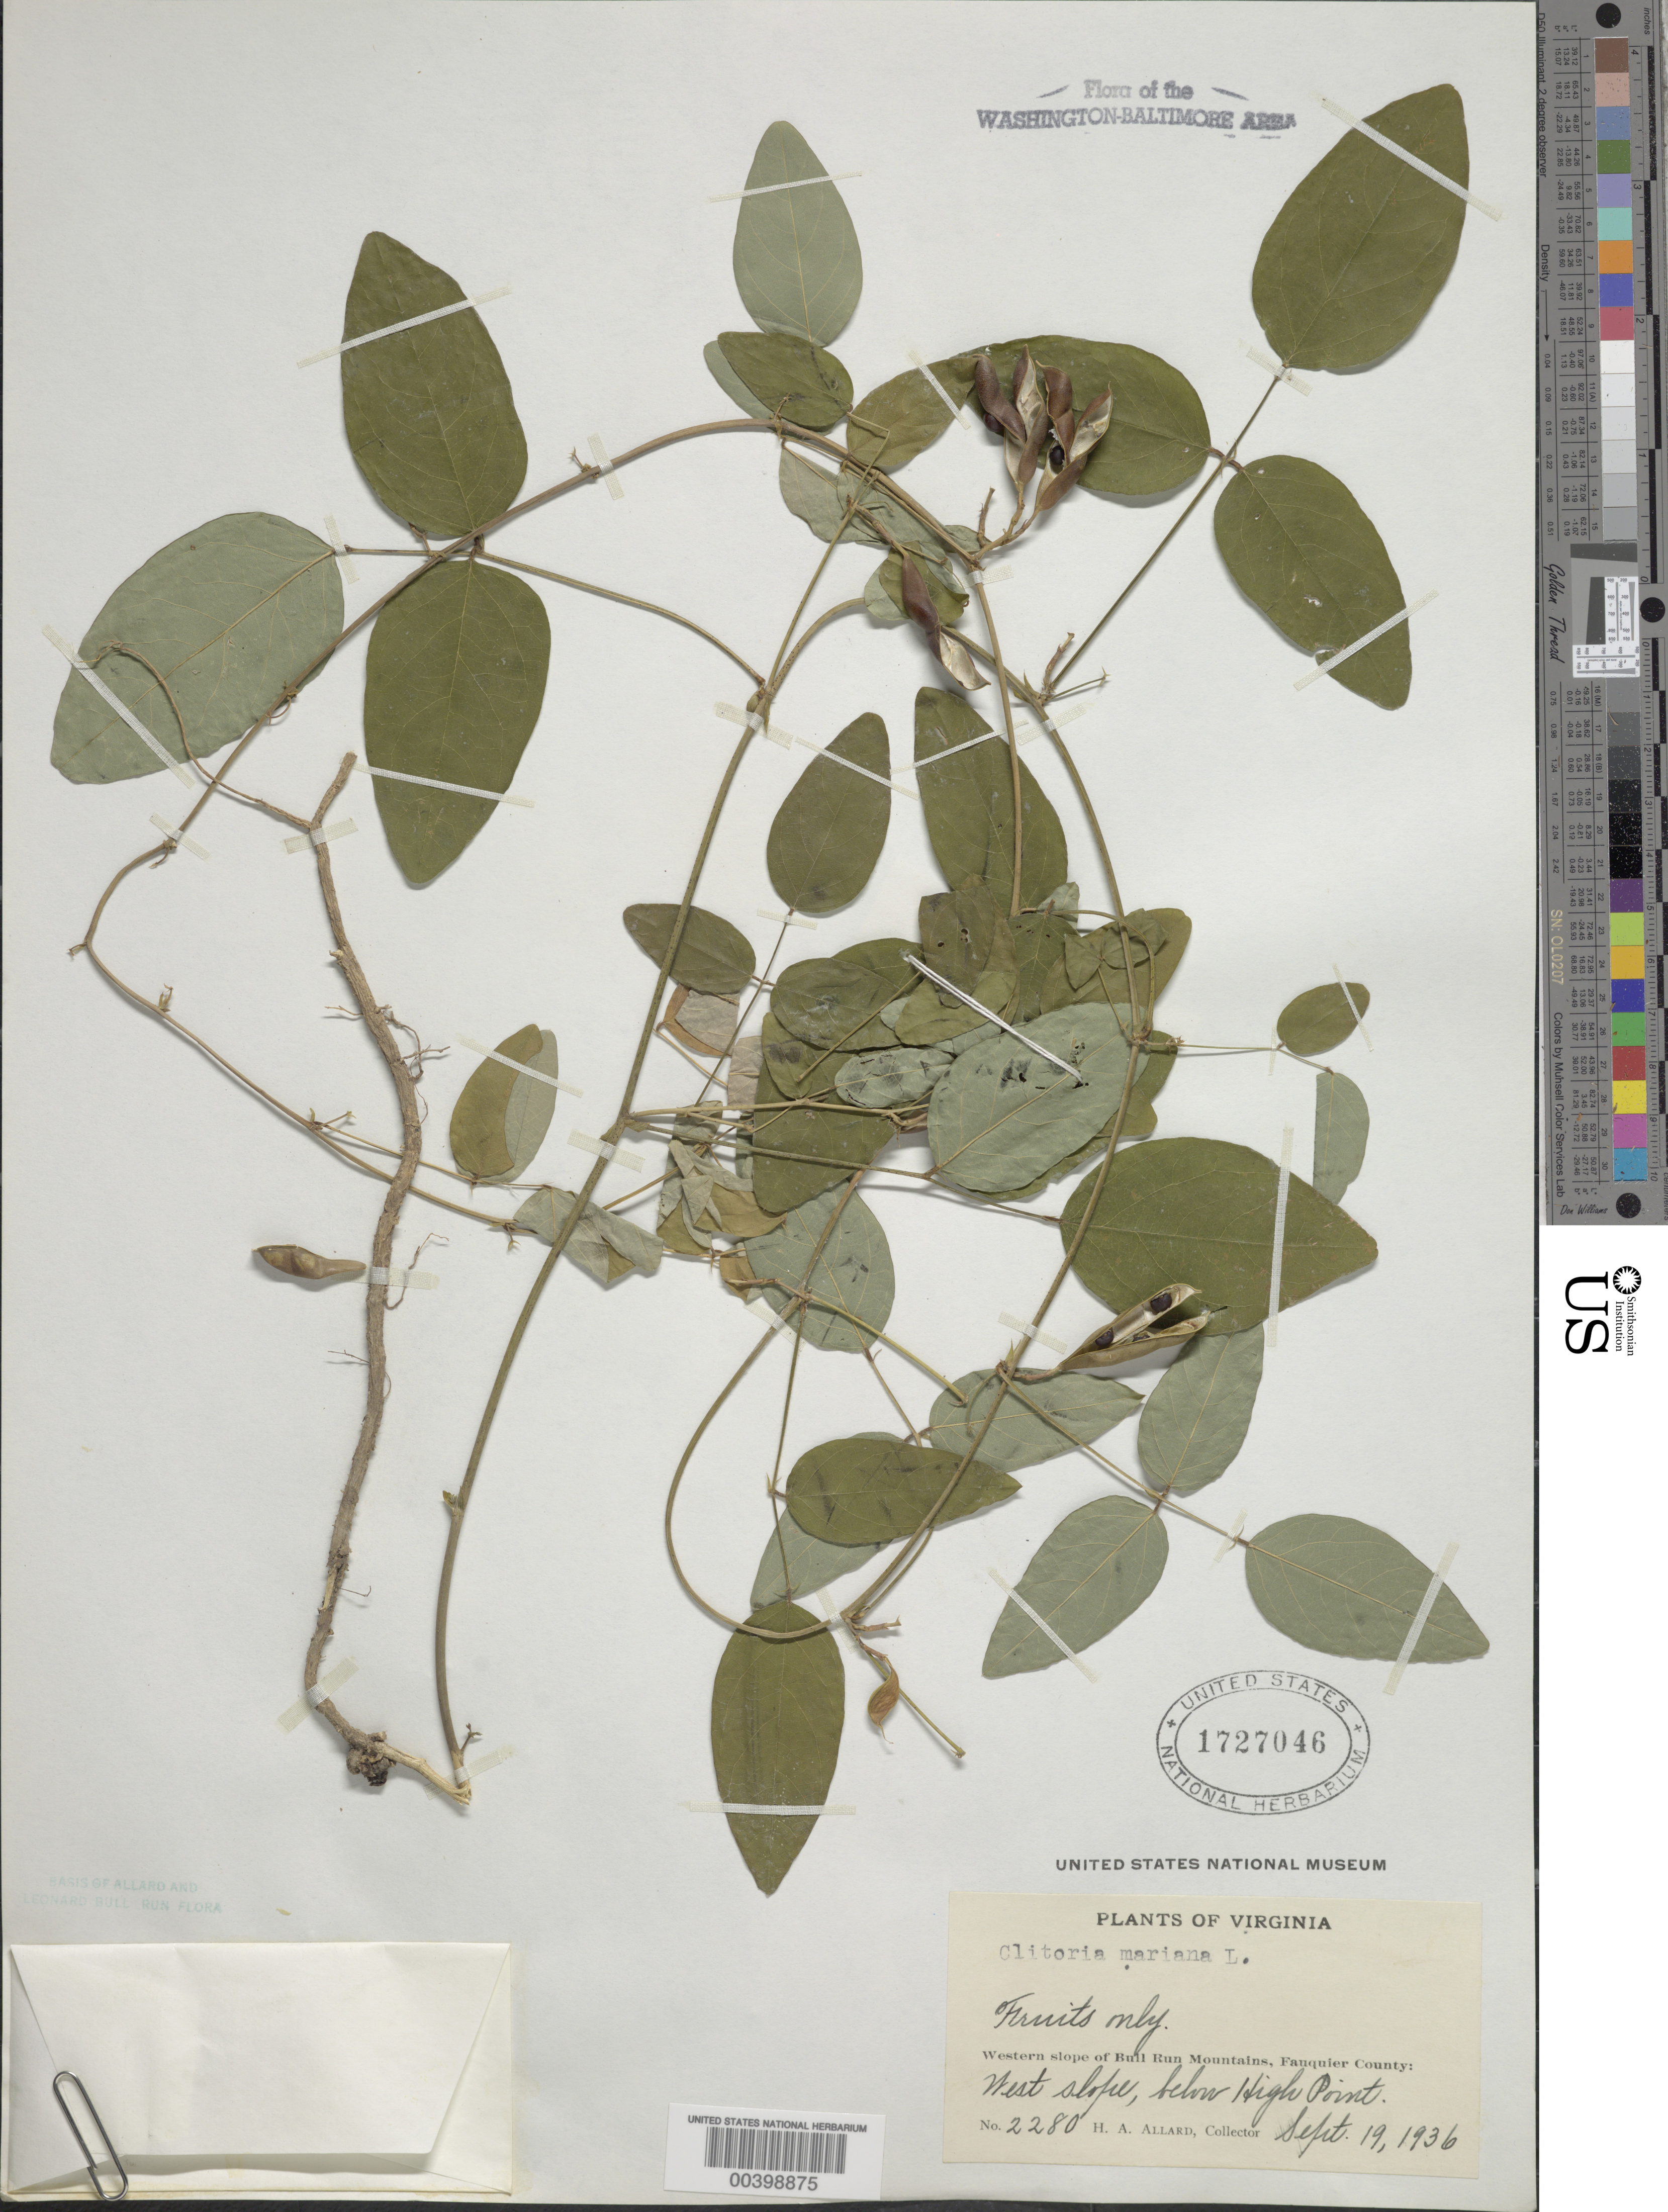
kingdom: Plantae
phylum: Tracheophyta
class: Magnoliopsida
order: Fabales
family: Fabaceae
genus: Clitoria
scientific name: Clitoria mariana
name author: L.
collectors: H. A. Allard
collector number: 2280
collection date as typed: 19 Sep 1936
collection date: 1936-09-19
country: United States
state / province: Virginia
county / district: Fauquier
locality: Below High Point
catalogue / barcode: US 1727046